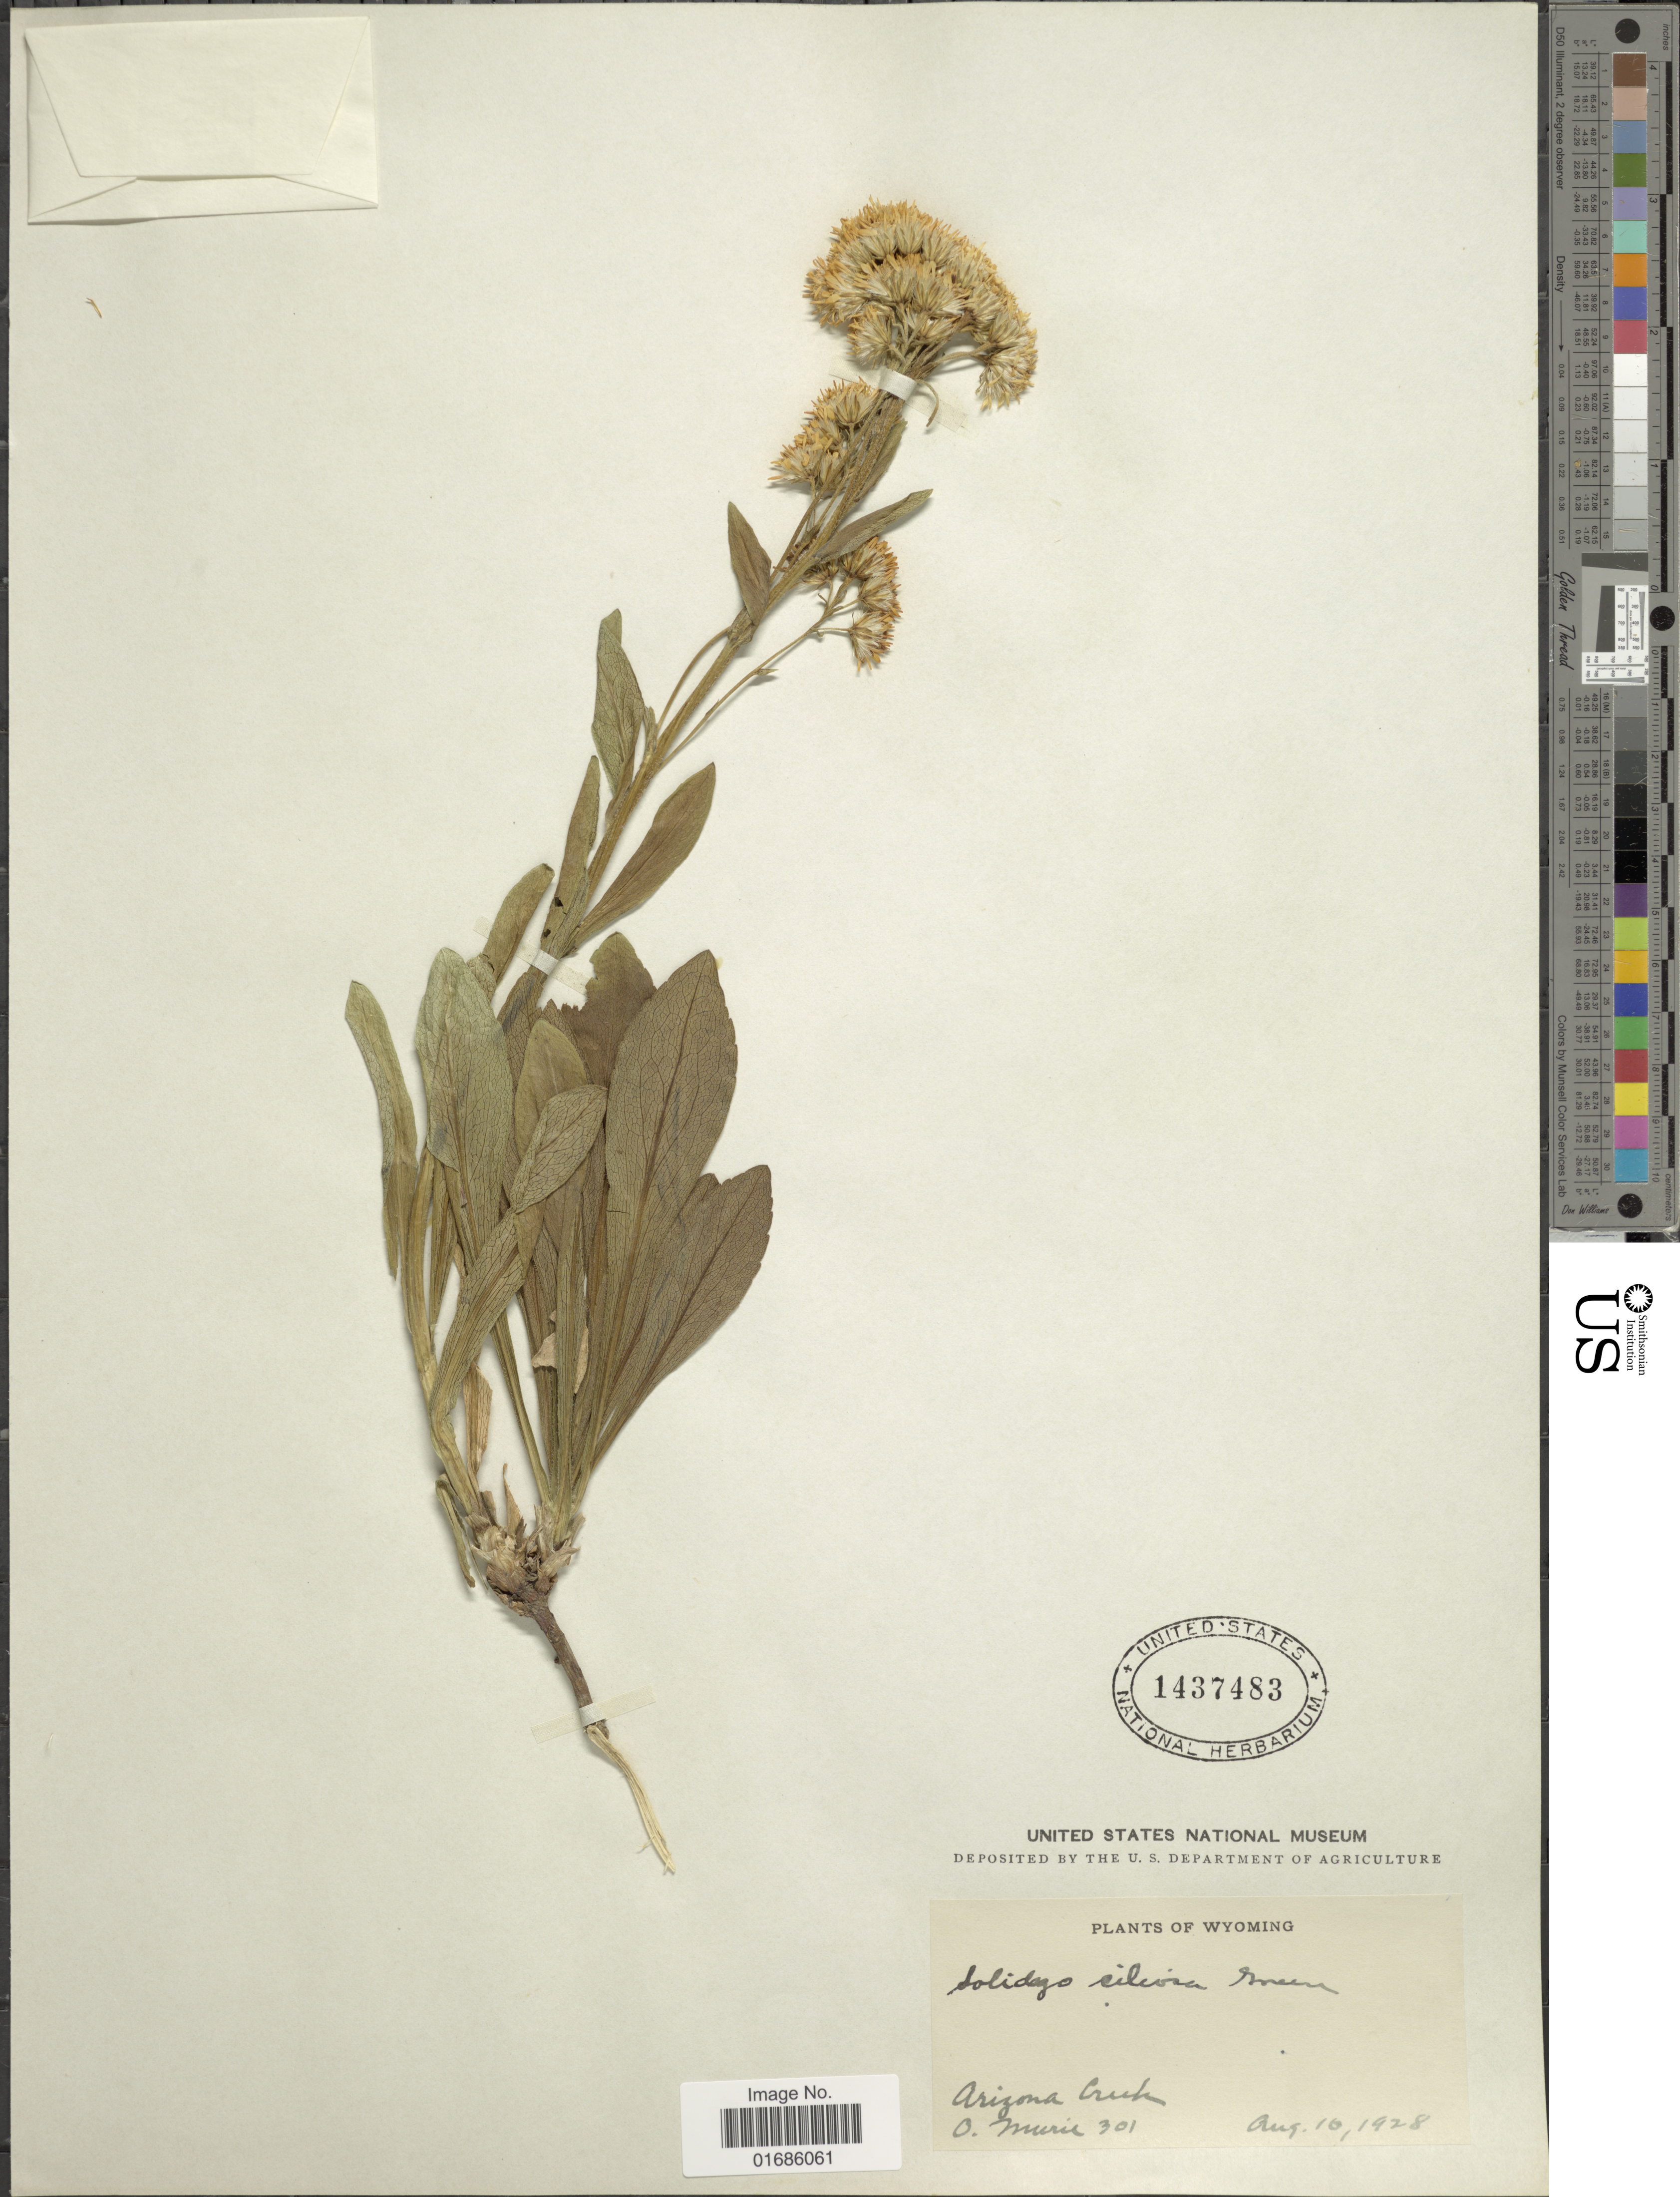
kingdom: Plantae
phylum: Tracheophyta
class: Magnoliopsida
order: Asterales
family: Asteraceae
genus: Solidago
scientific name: Solidago ciliosa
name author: Greene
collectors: O. Murie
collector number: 301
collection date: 1928-08-10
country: United States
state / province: Wyoming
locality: Arizona Creek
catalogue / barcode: US 437483